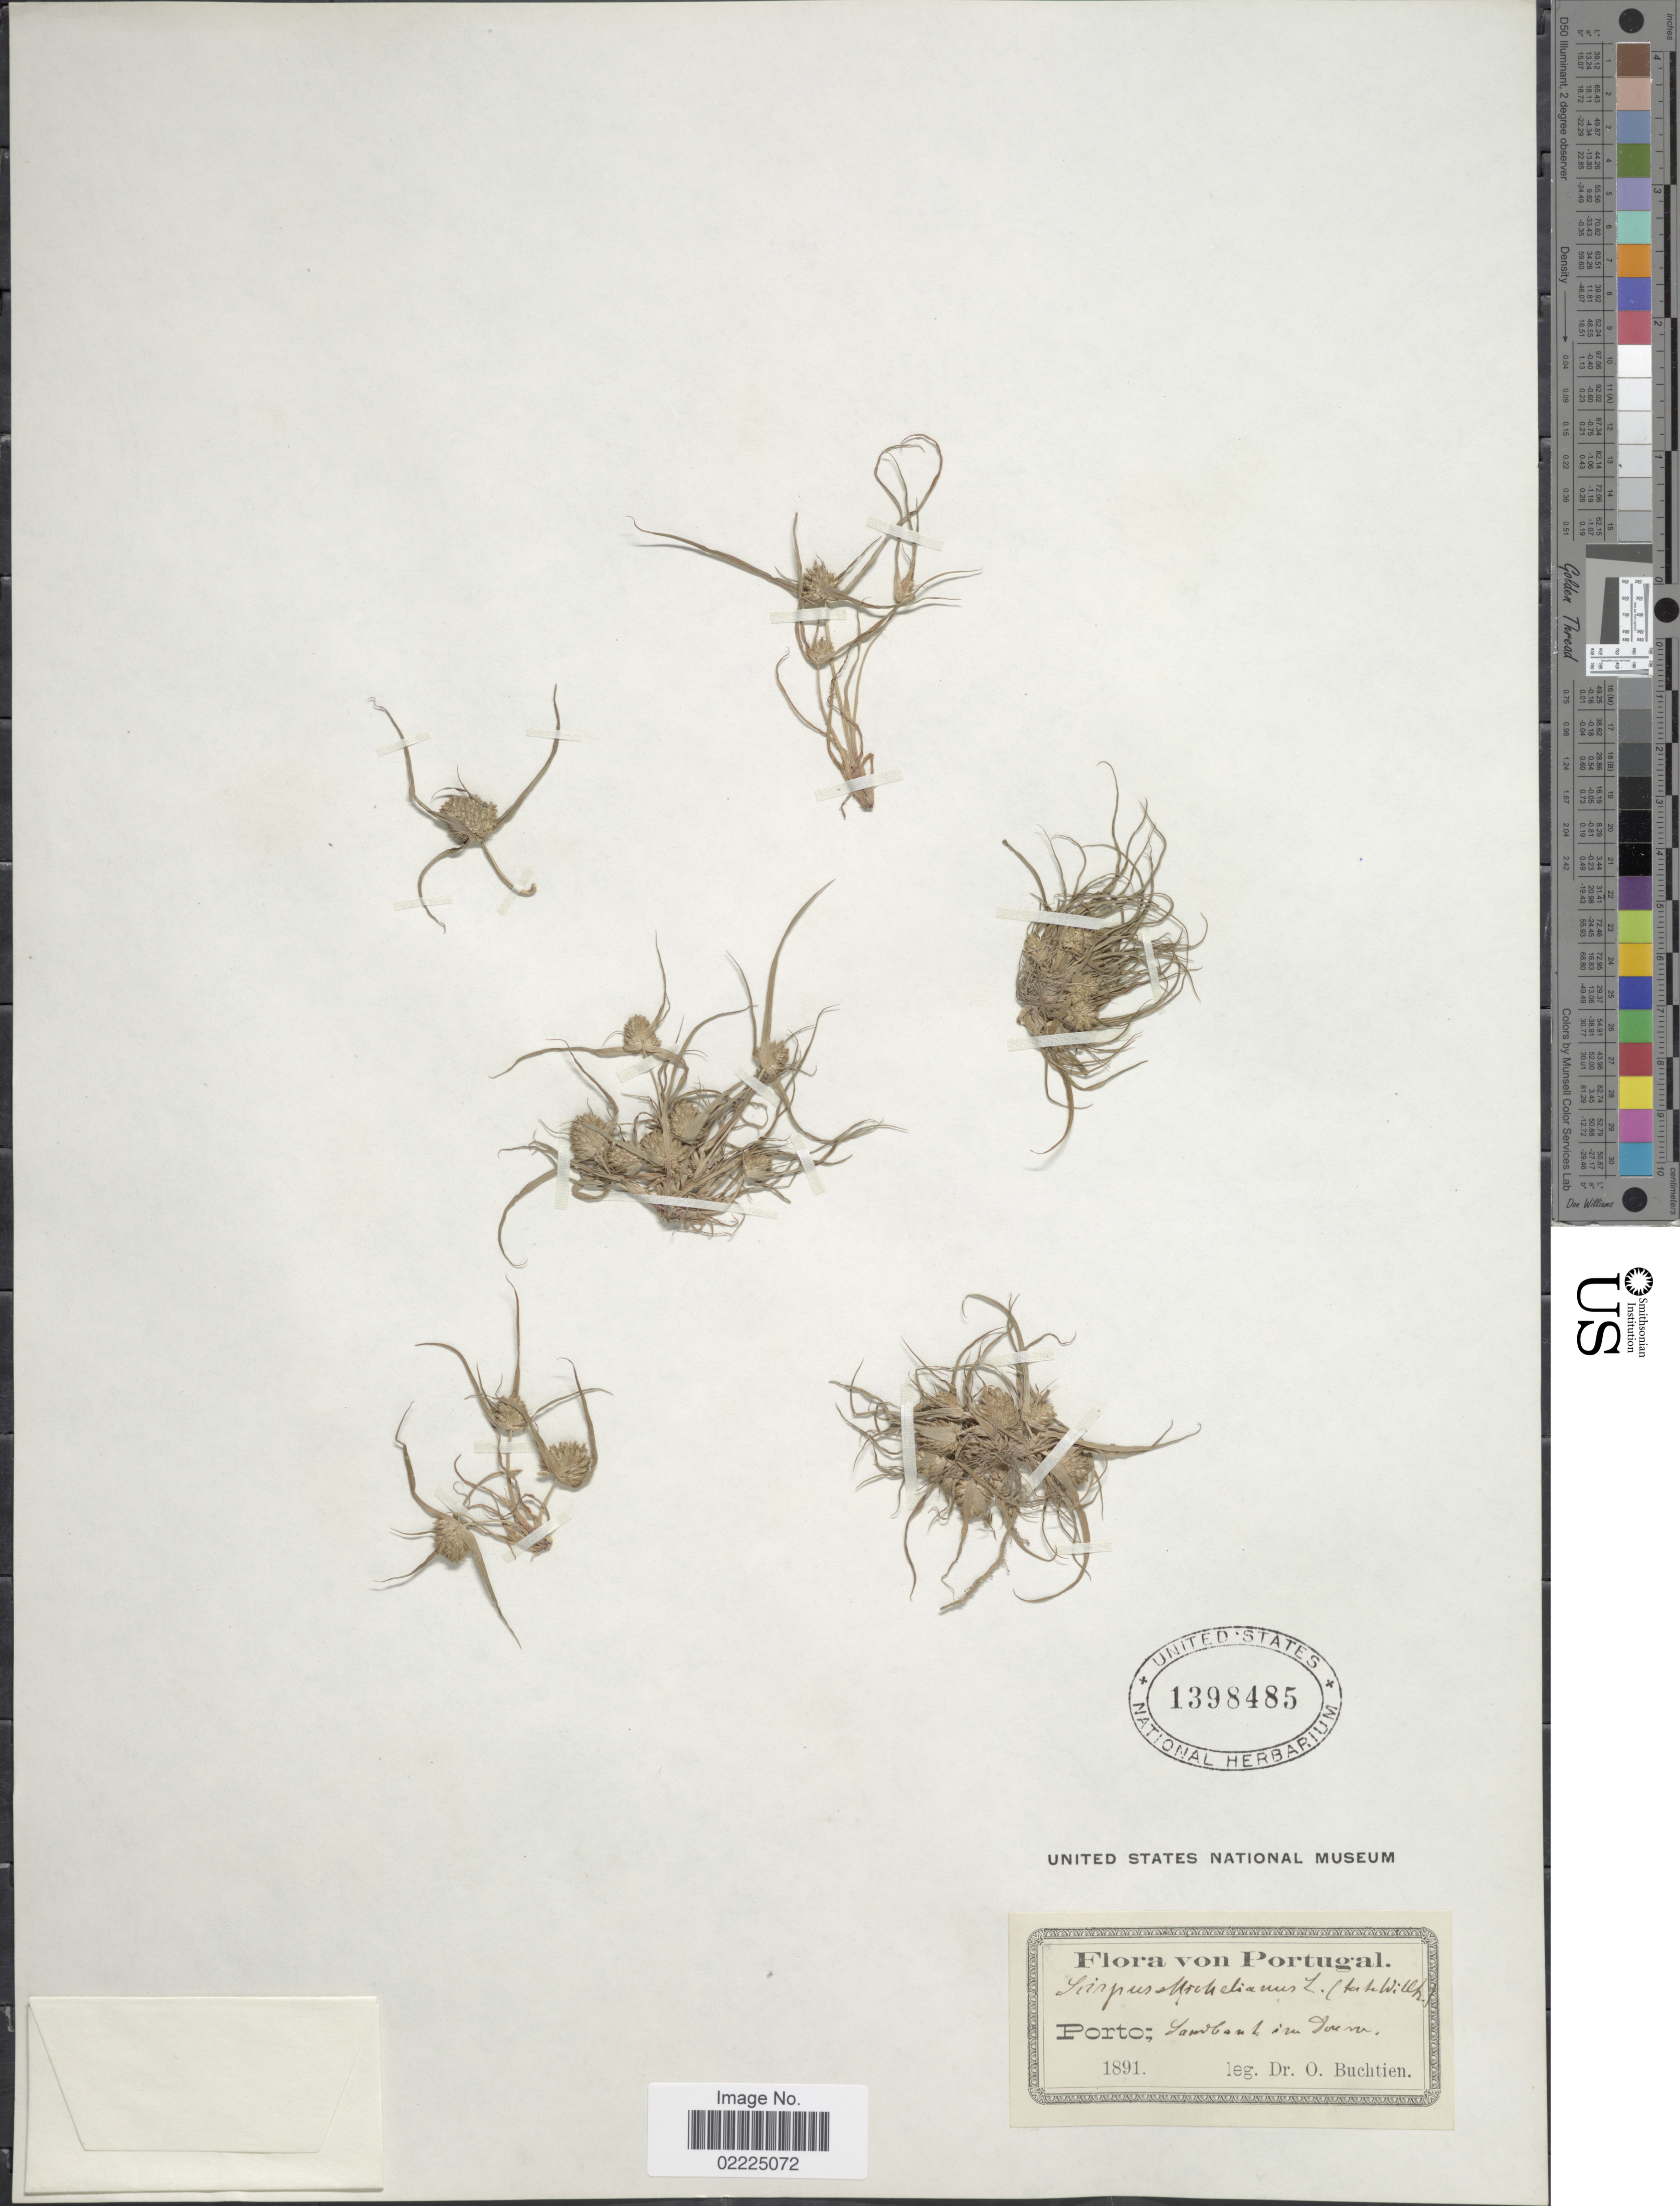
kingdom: Plantae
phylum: Tracheophyta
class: Liliopsida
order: Poales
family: Cyperaceae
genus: Cyperus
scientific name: Cyperus michelianus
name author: (L.) Delile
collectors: O. Buchtien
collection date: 1891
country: Portugal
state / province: Porto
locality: Landbank in [illegible text]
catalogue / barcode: US 1398485